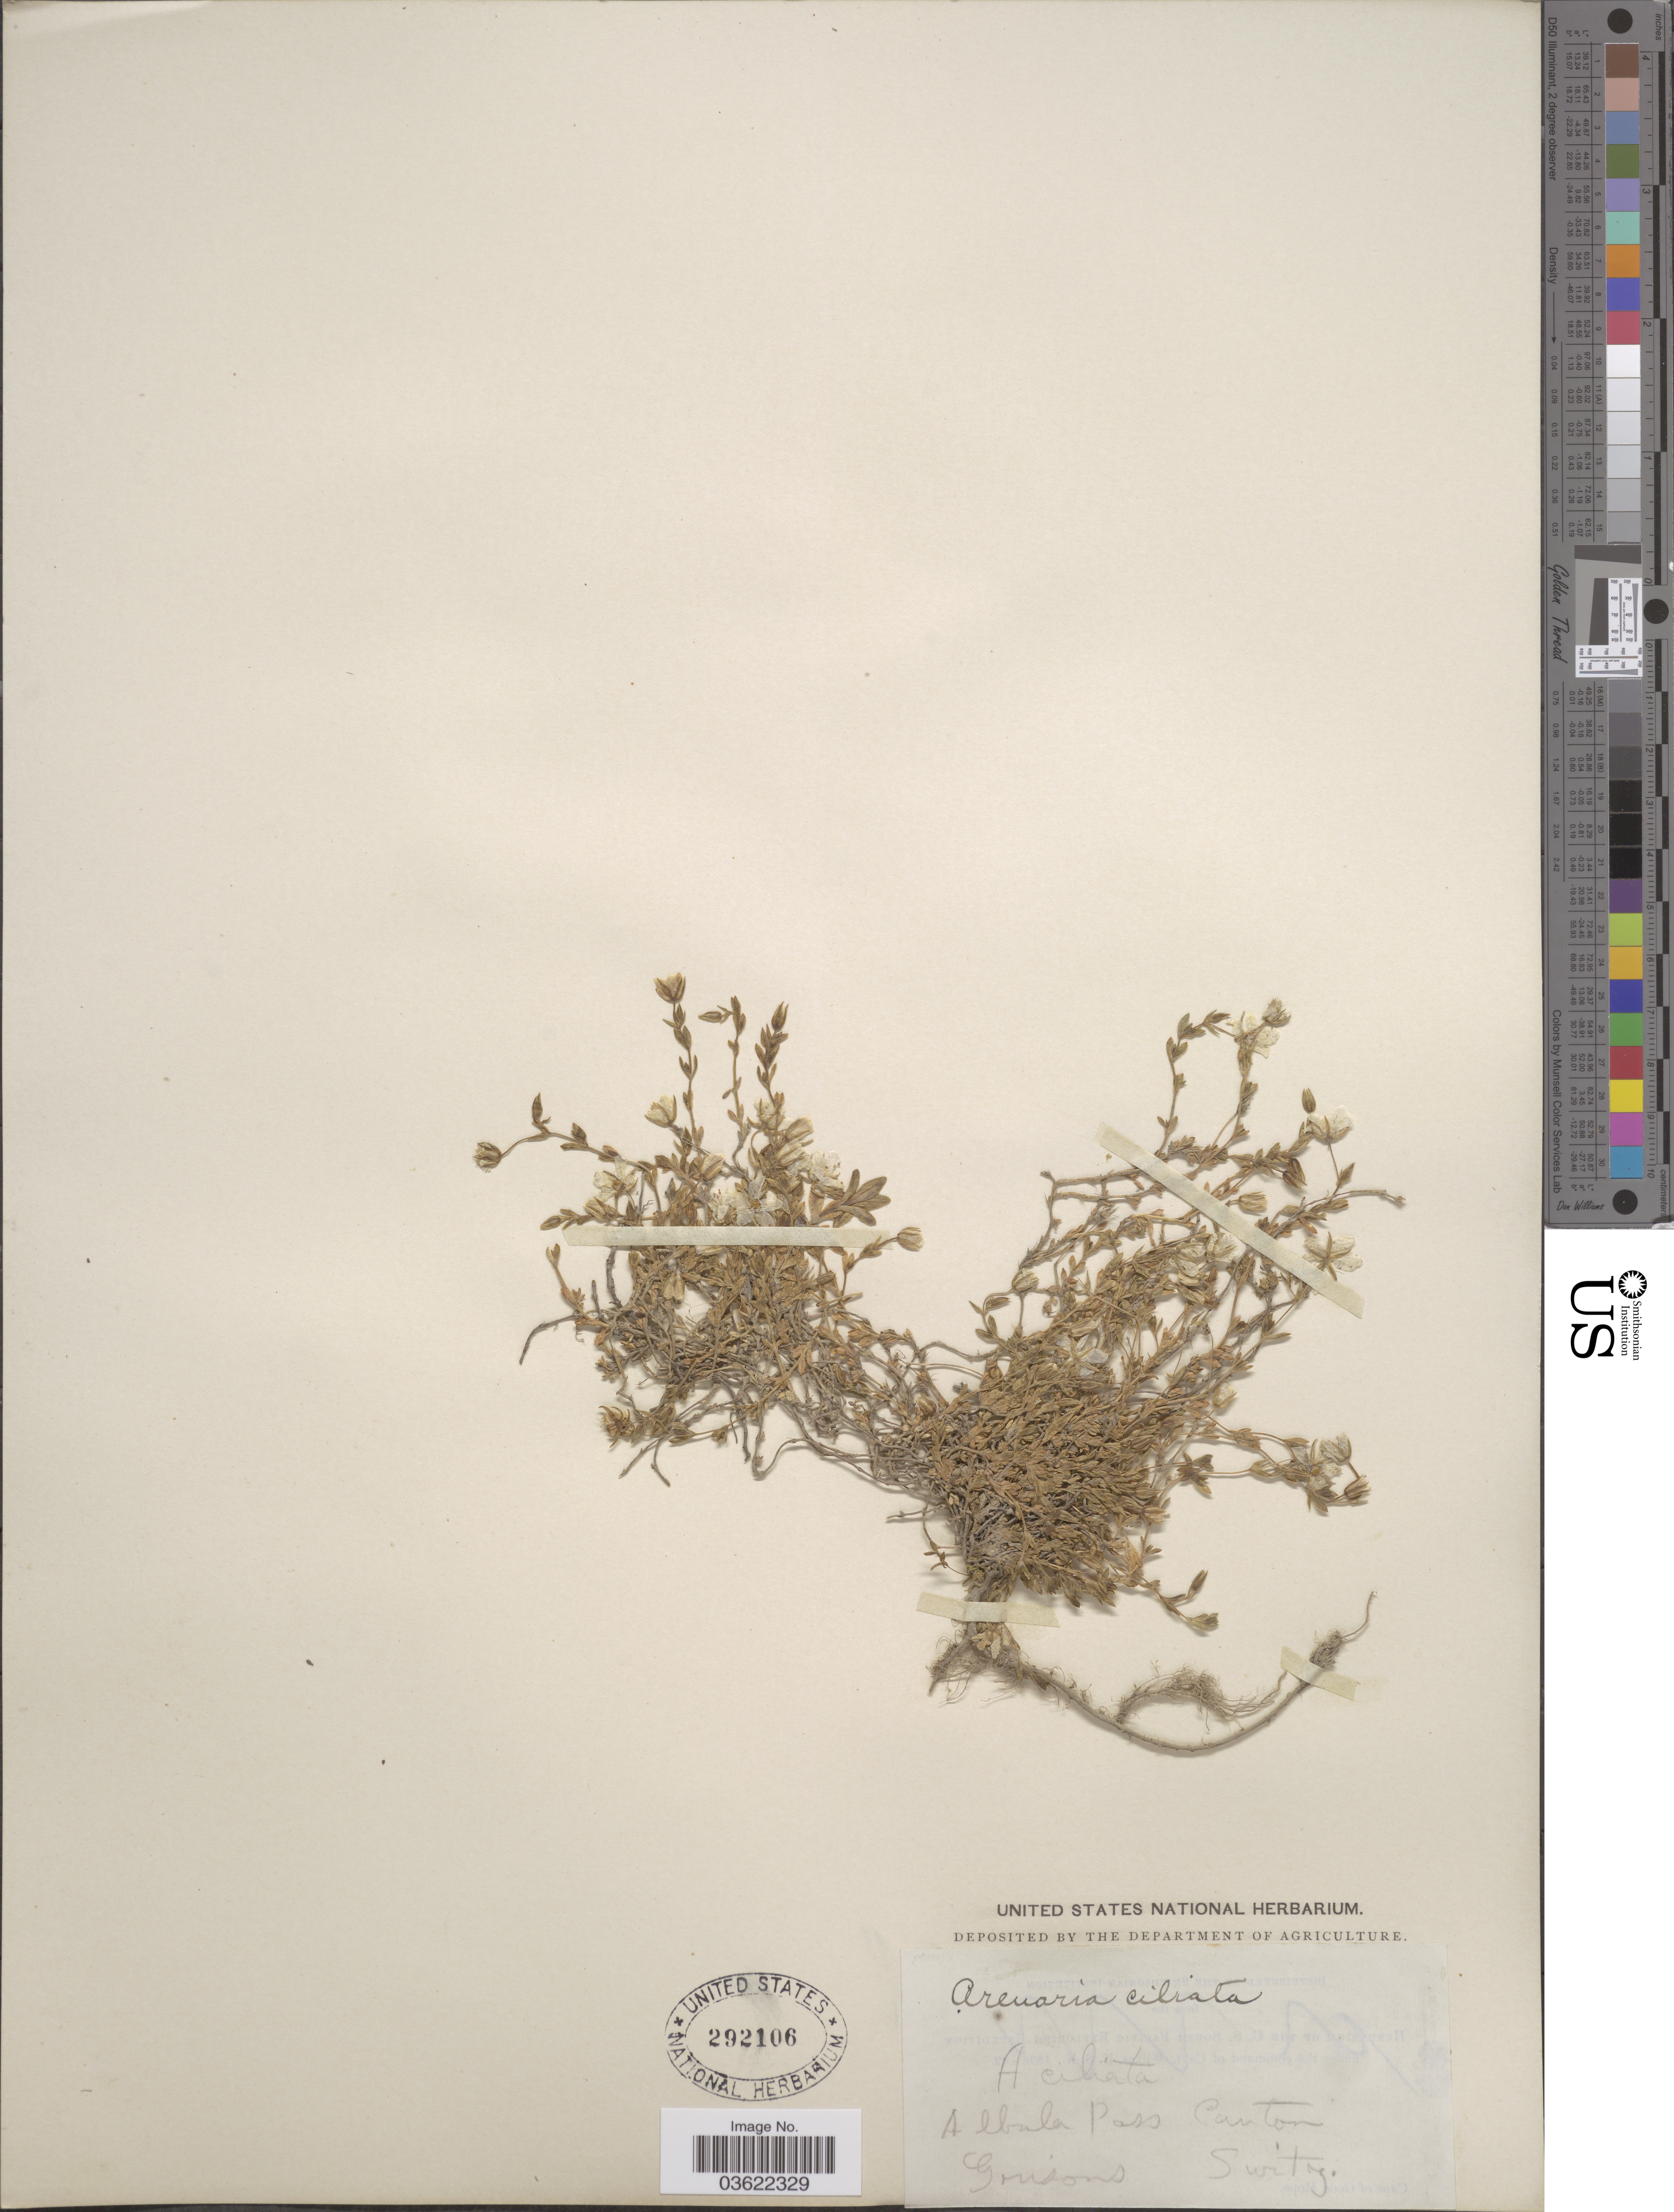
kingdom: Plantae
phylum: Tracheophyta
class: Magnoliopsida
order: Caryophyllales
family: Caryophyllaceae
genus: Arenaria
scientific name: Arenaria ciliata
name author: L.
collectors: Grisons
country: Switzerland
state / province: Graubunden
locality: Albula Pass Canton Grisons, Switz.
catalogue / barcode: US 292106